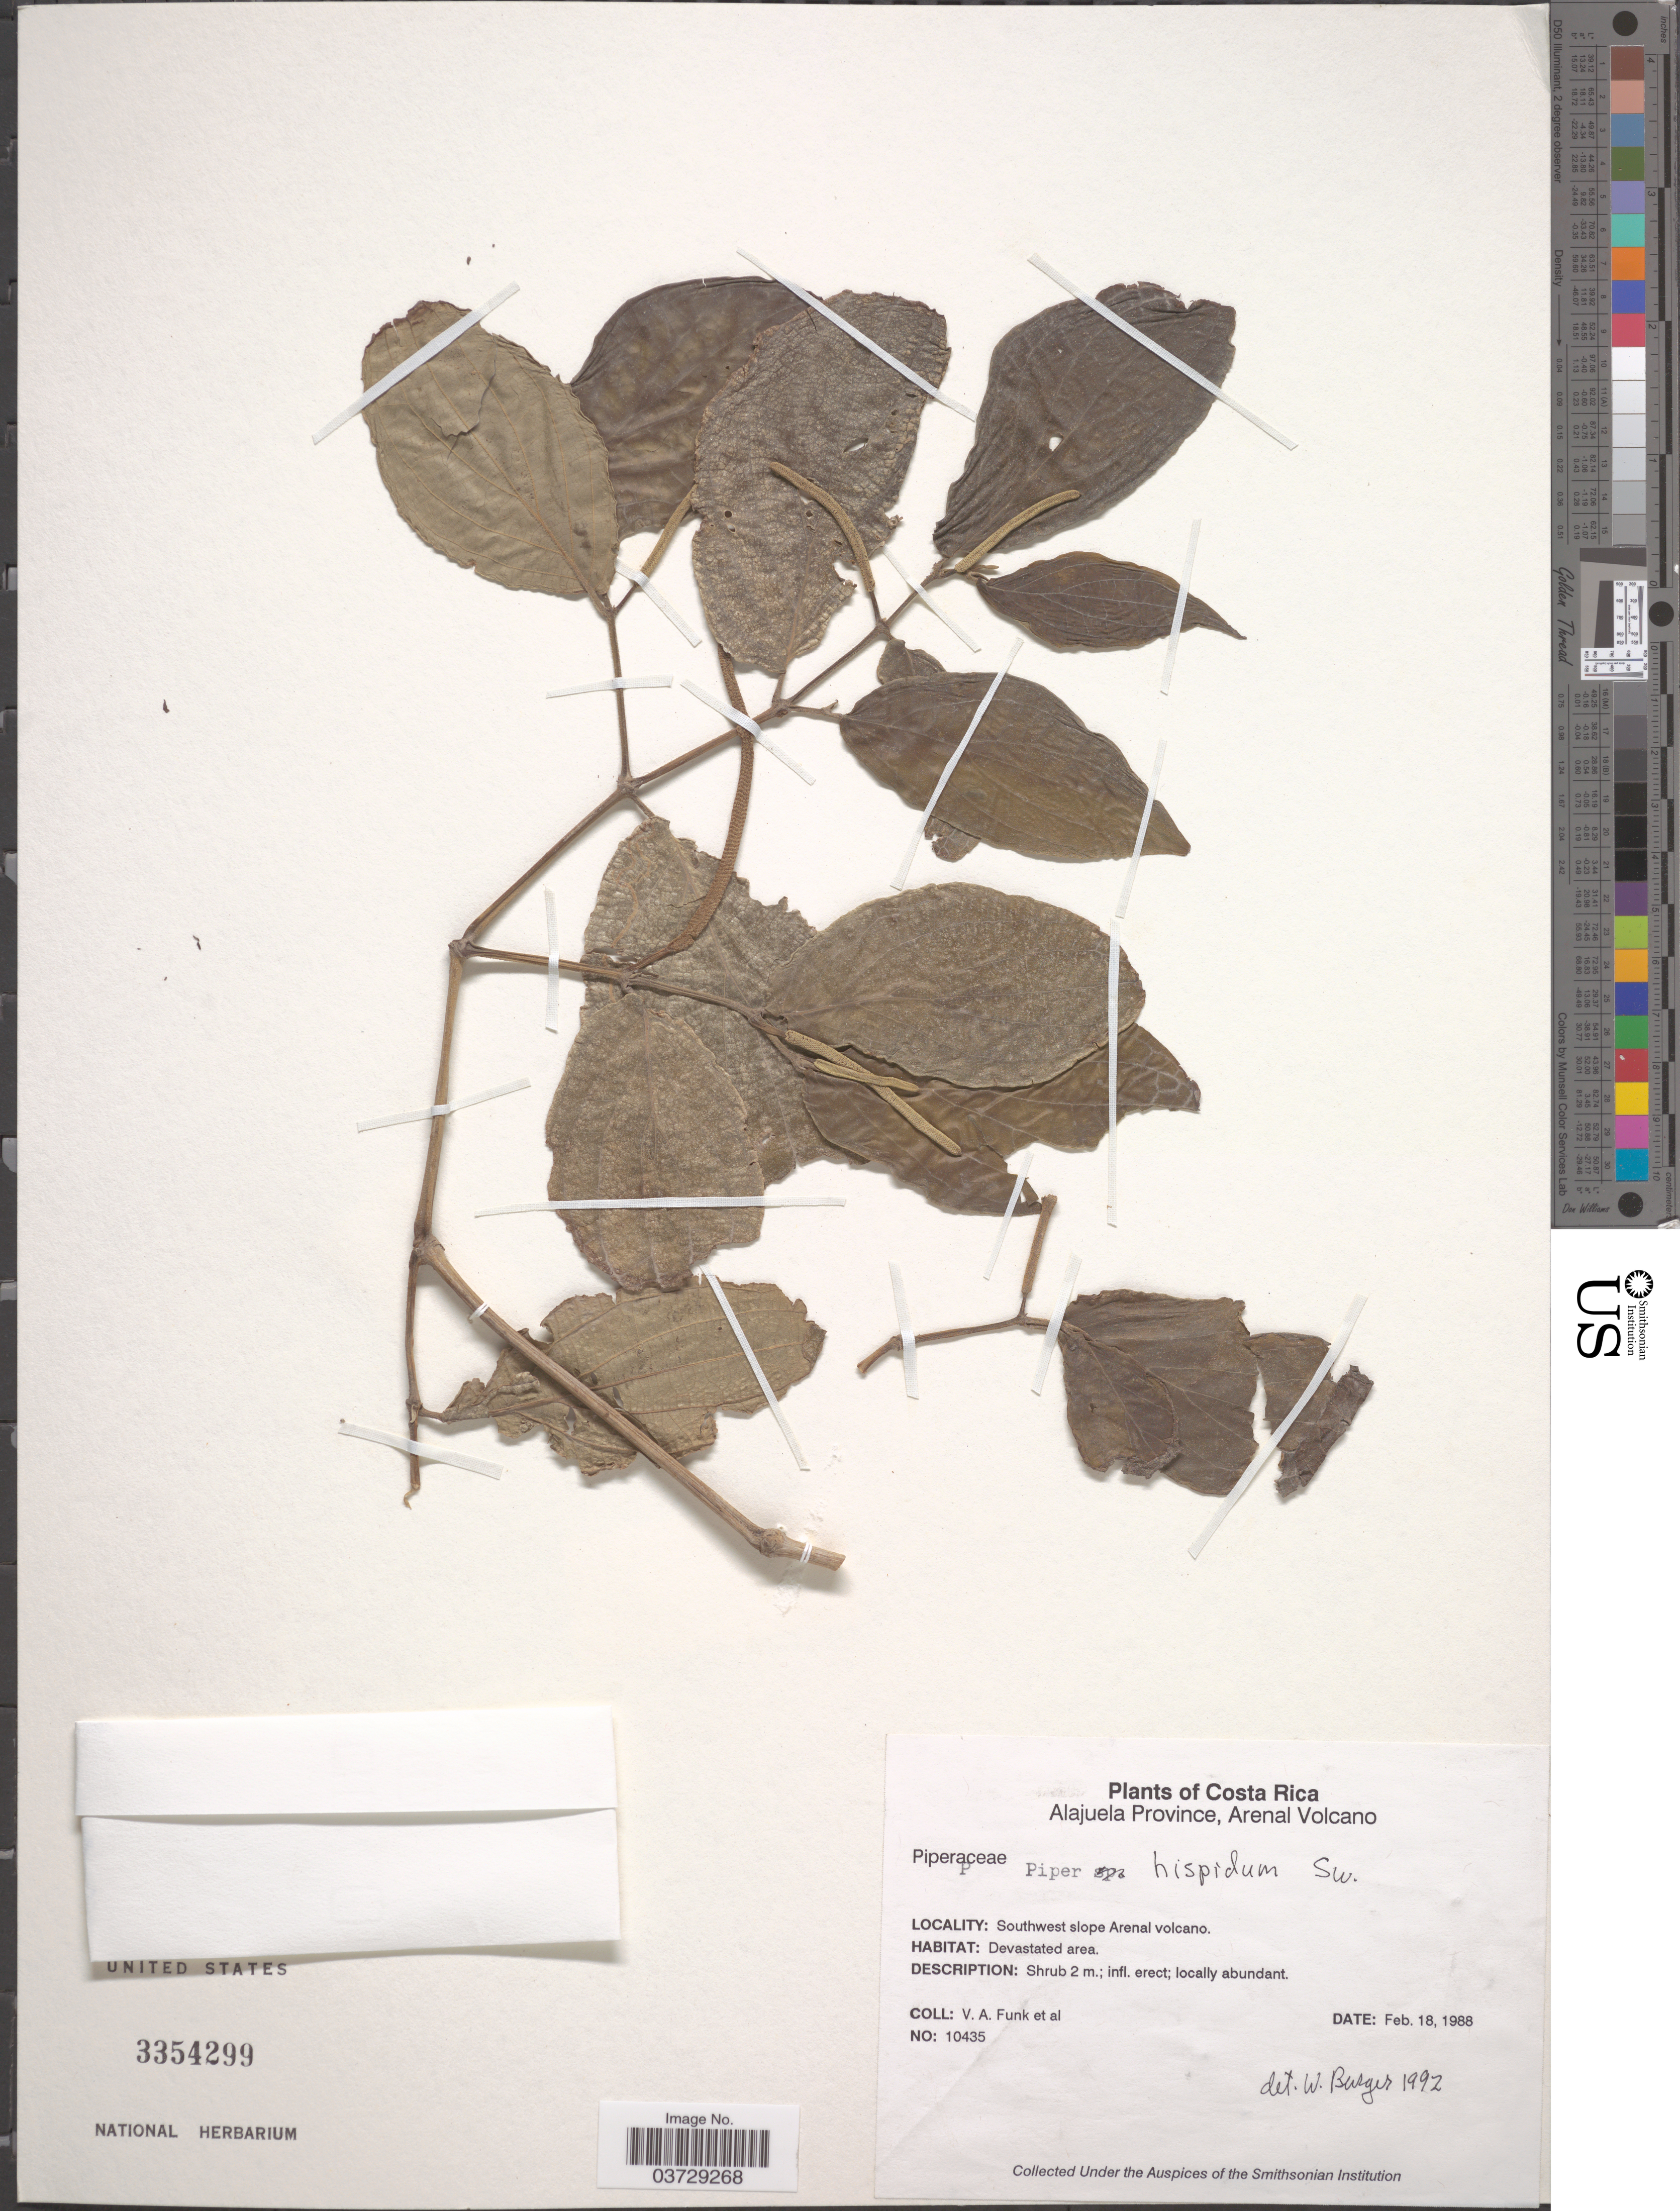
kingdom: Plantae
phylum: Tracheophyta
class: Magnoliopsida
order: Piperales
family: Piperaceae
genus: Piper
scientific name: Piper hispidum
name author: Sw.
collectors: V. Funk & et al.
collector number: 10435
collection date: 1988-02-18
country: Costa Rica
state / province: Alajuela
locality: Arenal Volcano. Southwest slope Arenal volcano.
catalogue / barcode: US 3354299